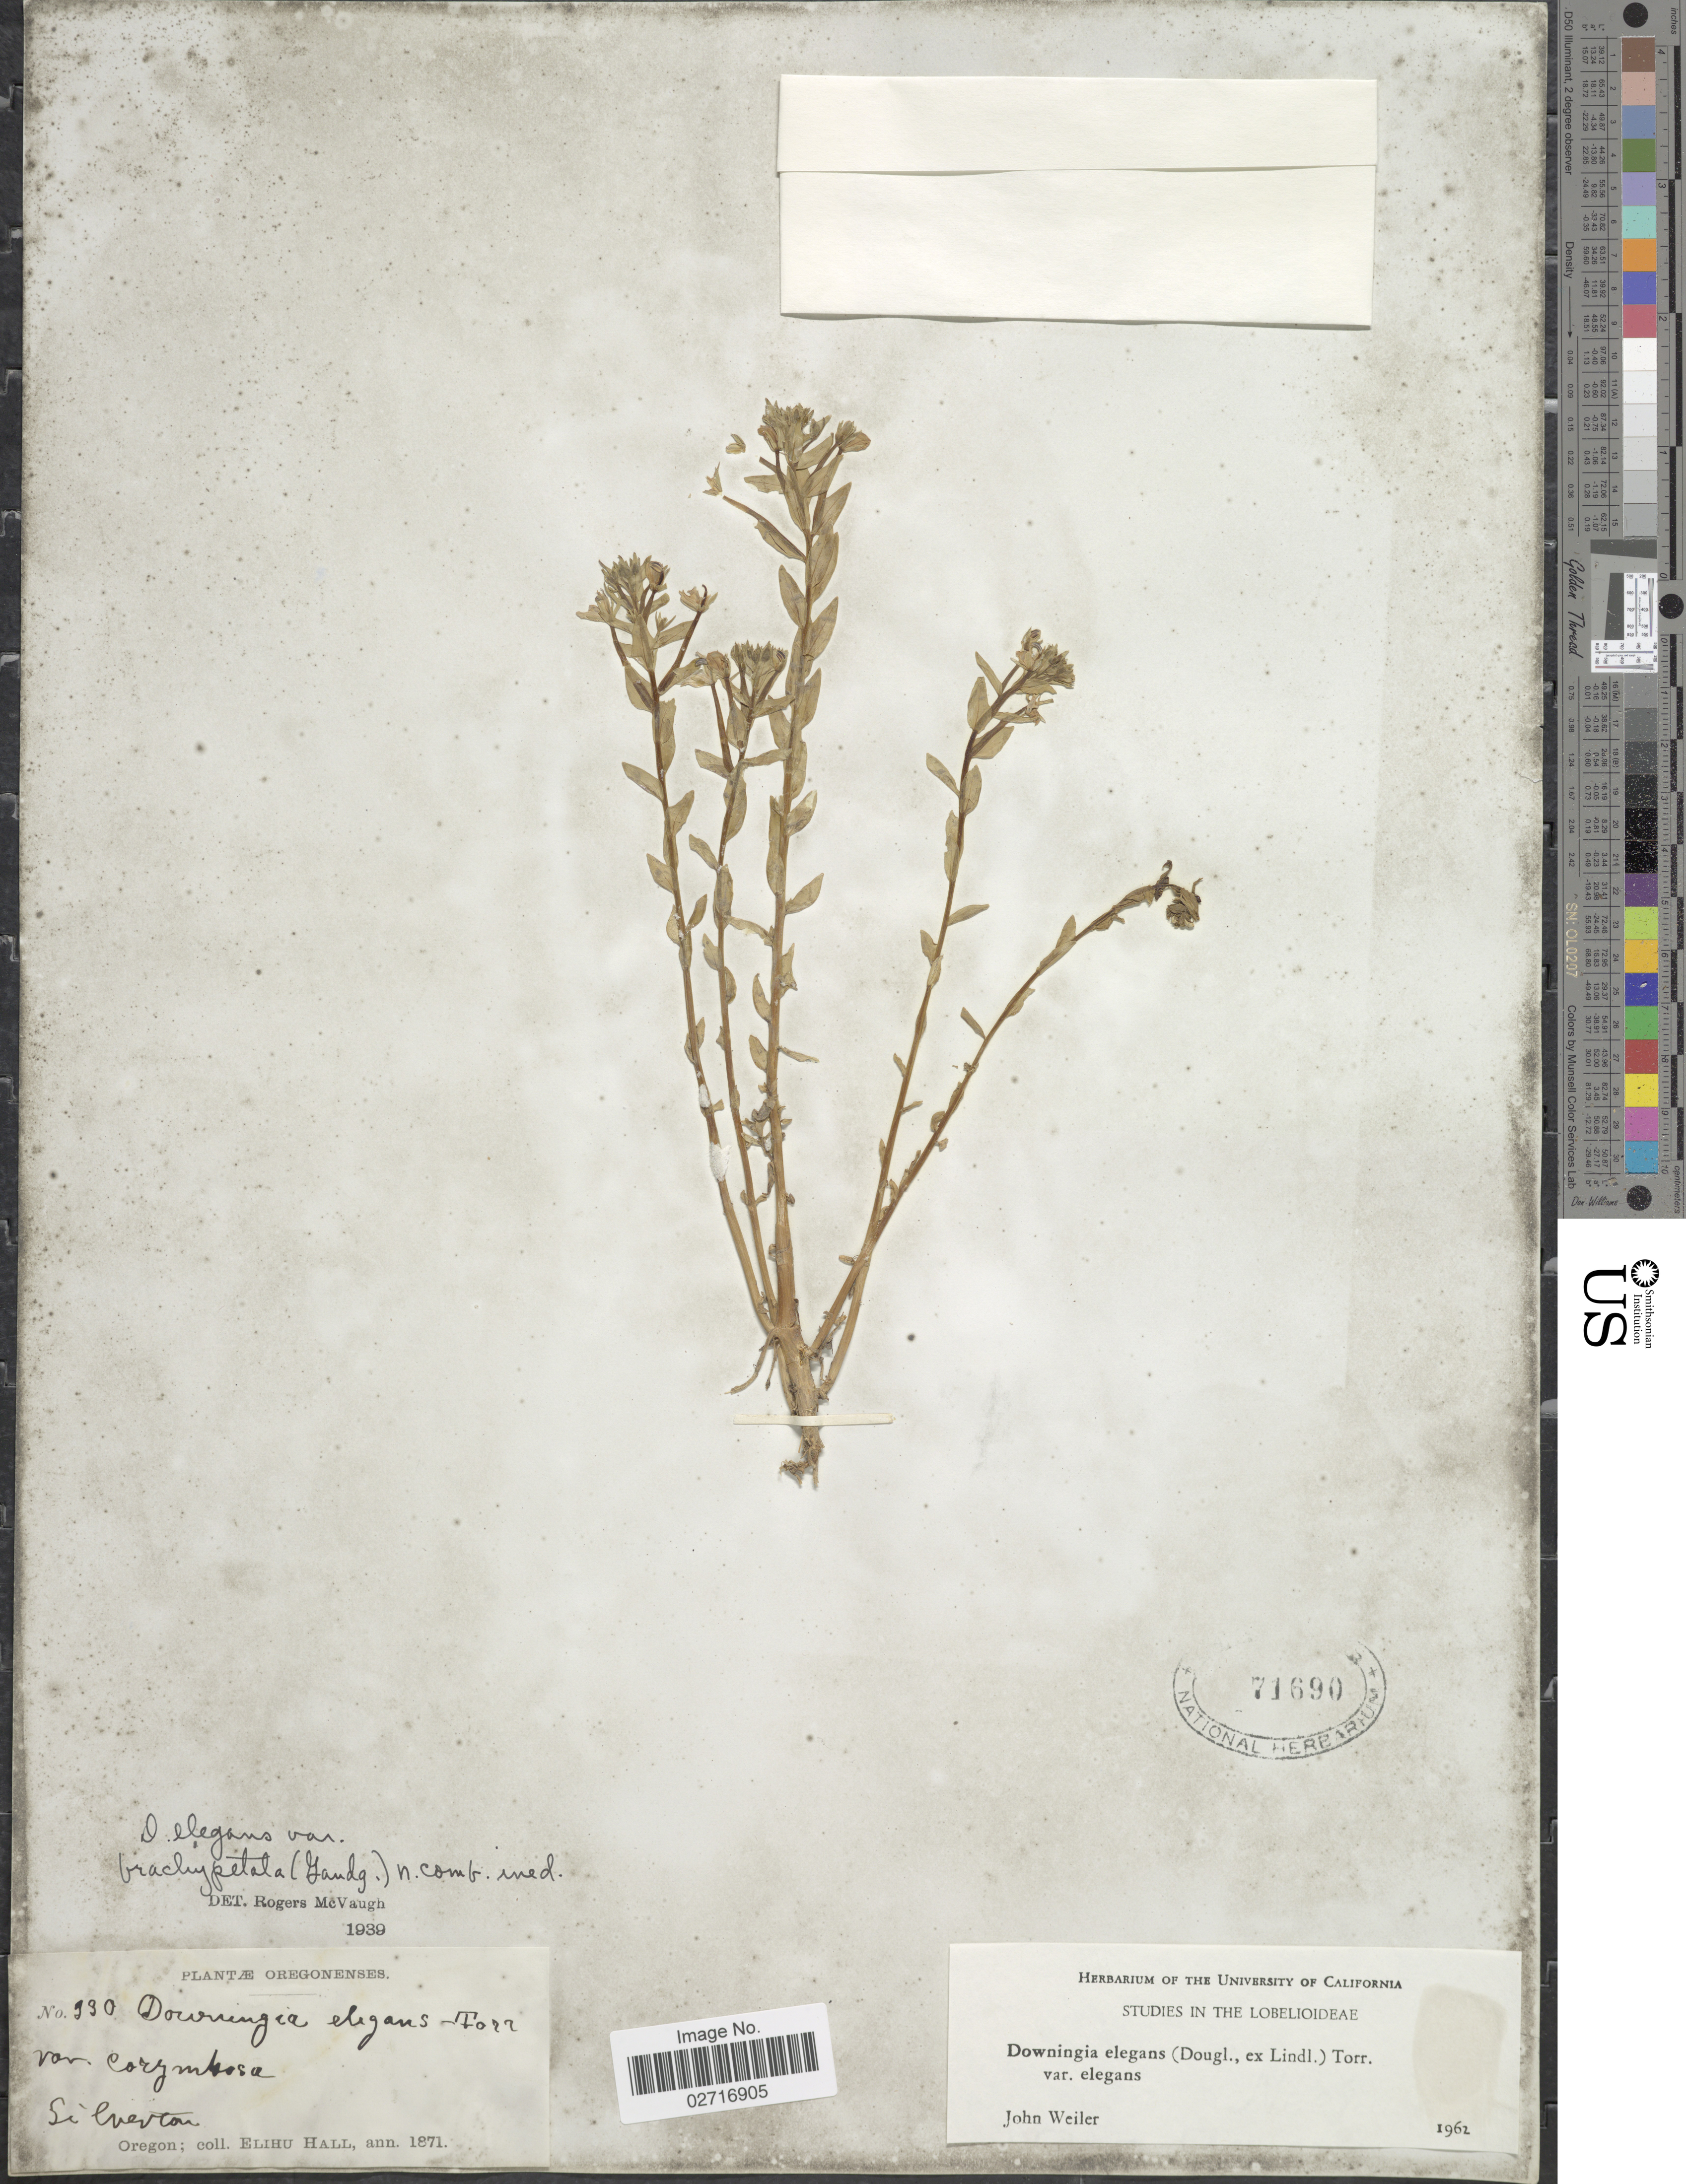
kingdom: Plantae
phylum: Tracheophyta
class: Magnoliopsida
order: Asterales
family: Campanulaceae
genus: Downingia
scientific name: Downingia elegans var. elegans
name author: (Douglas ex Lindl.) Torr. ex A. Gray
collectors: E. Hall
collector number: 930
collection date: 1871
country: United States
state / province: Oregon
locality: Silverton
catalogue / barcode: US 71690